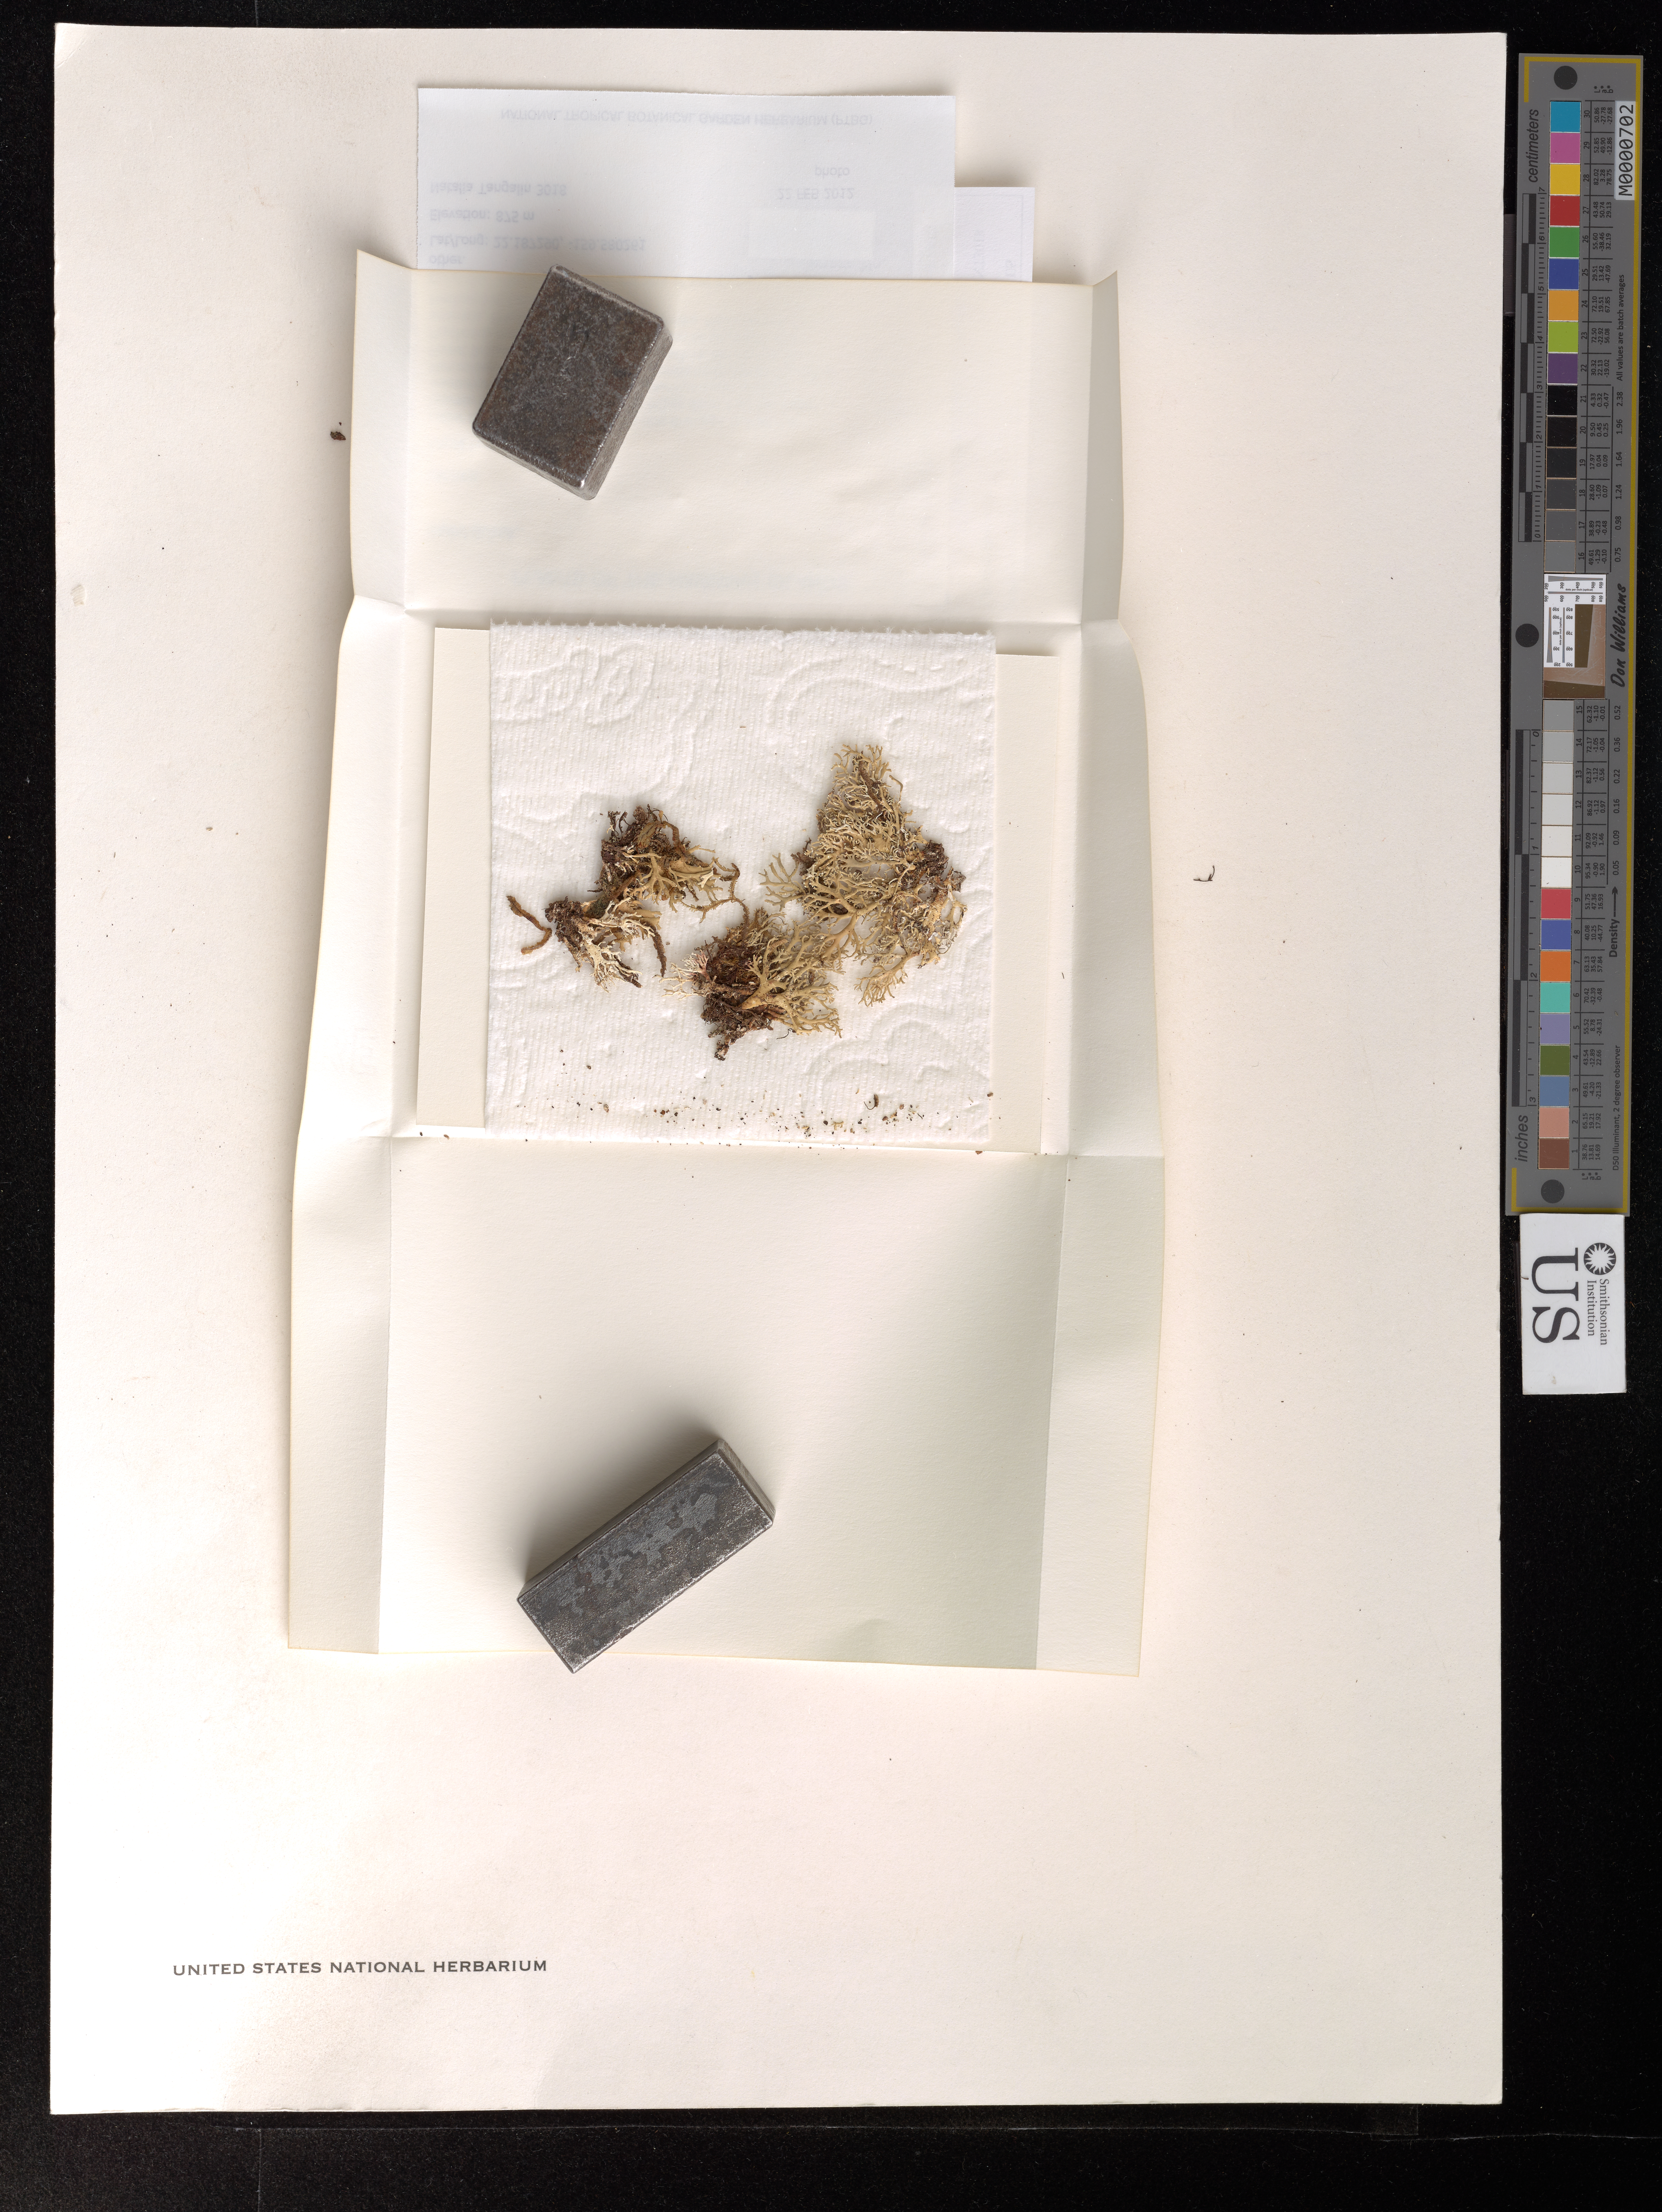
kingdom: Fungi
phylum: Ascomycota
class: Lecanoromycetes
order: Lecanorales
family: Sphaerophoraceae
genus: Bunodophoron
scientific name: Bunodophoron sp.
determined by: Lücking, Robert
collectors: N. Tangalin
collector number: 3018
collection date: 2012-02-22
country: United States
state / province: Hawaii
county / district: Kauai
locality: Kauai Hanalei District. Upper Limahuli Preserve, Wainiha side drainage in from the Express way ridge which is several ridges down from the upper weatherport.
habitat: Abot 10 ft above stream on a old possible Metrosideros log.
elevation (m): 875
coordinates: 22.187290, -159.580261